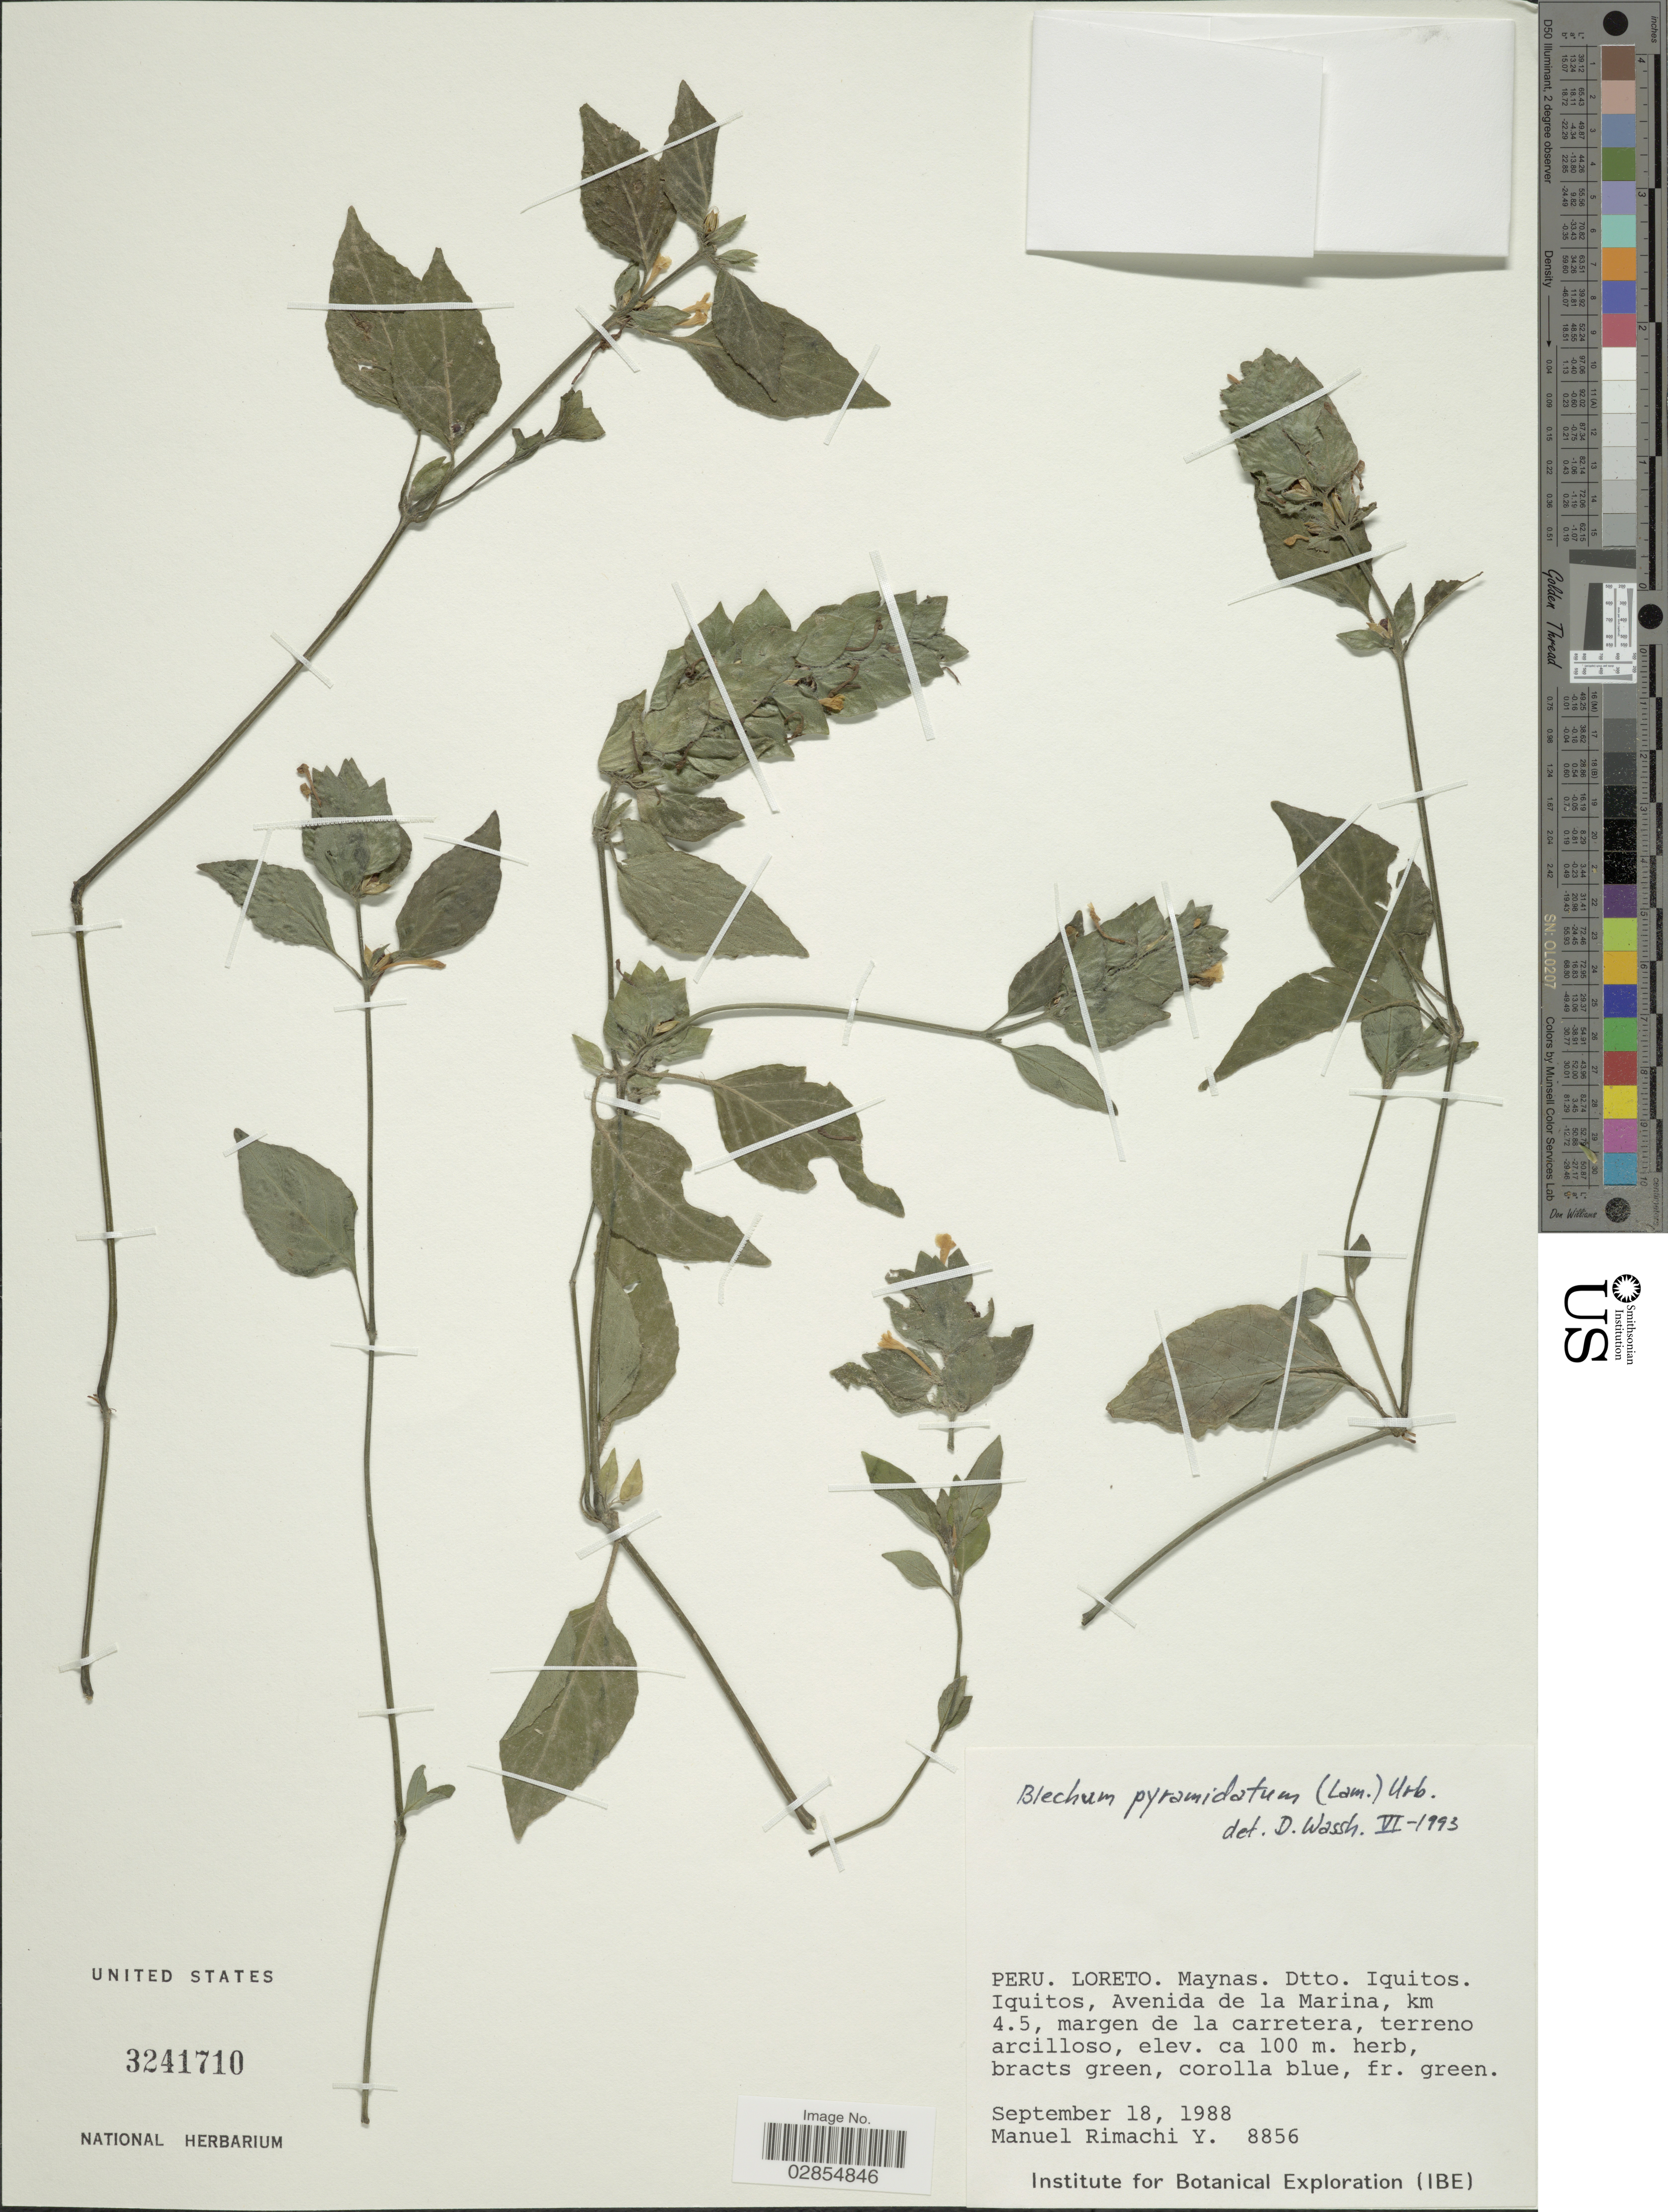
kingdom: Plantae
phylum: Tracheophyta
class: Magnoliopsida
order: Lamiales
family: Acanthaceae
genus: Blechum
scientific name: Blechum brownei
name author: Juss.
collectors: M. Rimachi Y.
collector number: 8856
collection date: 1988-09-18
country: Peru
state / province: Loreto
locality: Loreto. Maynas. Dtto. Iquitos. Iquitos, Avenida de la Marina, km 4.5, margen de la carretera, terreno arcilloso.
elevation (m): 100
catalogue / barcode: US 3241710